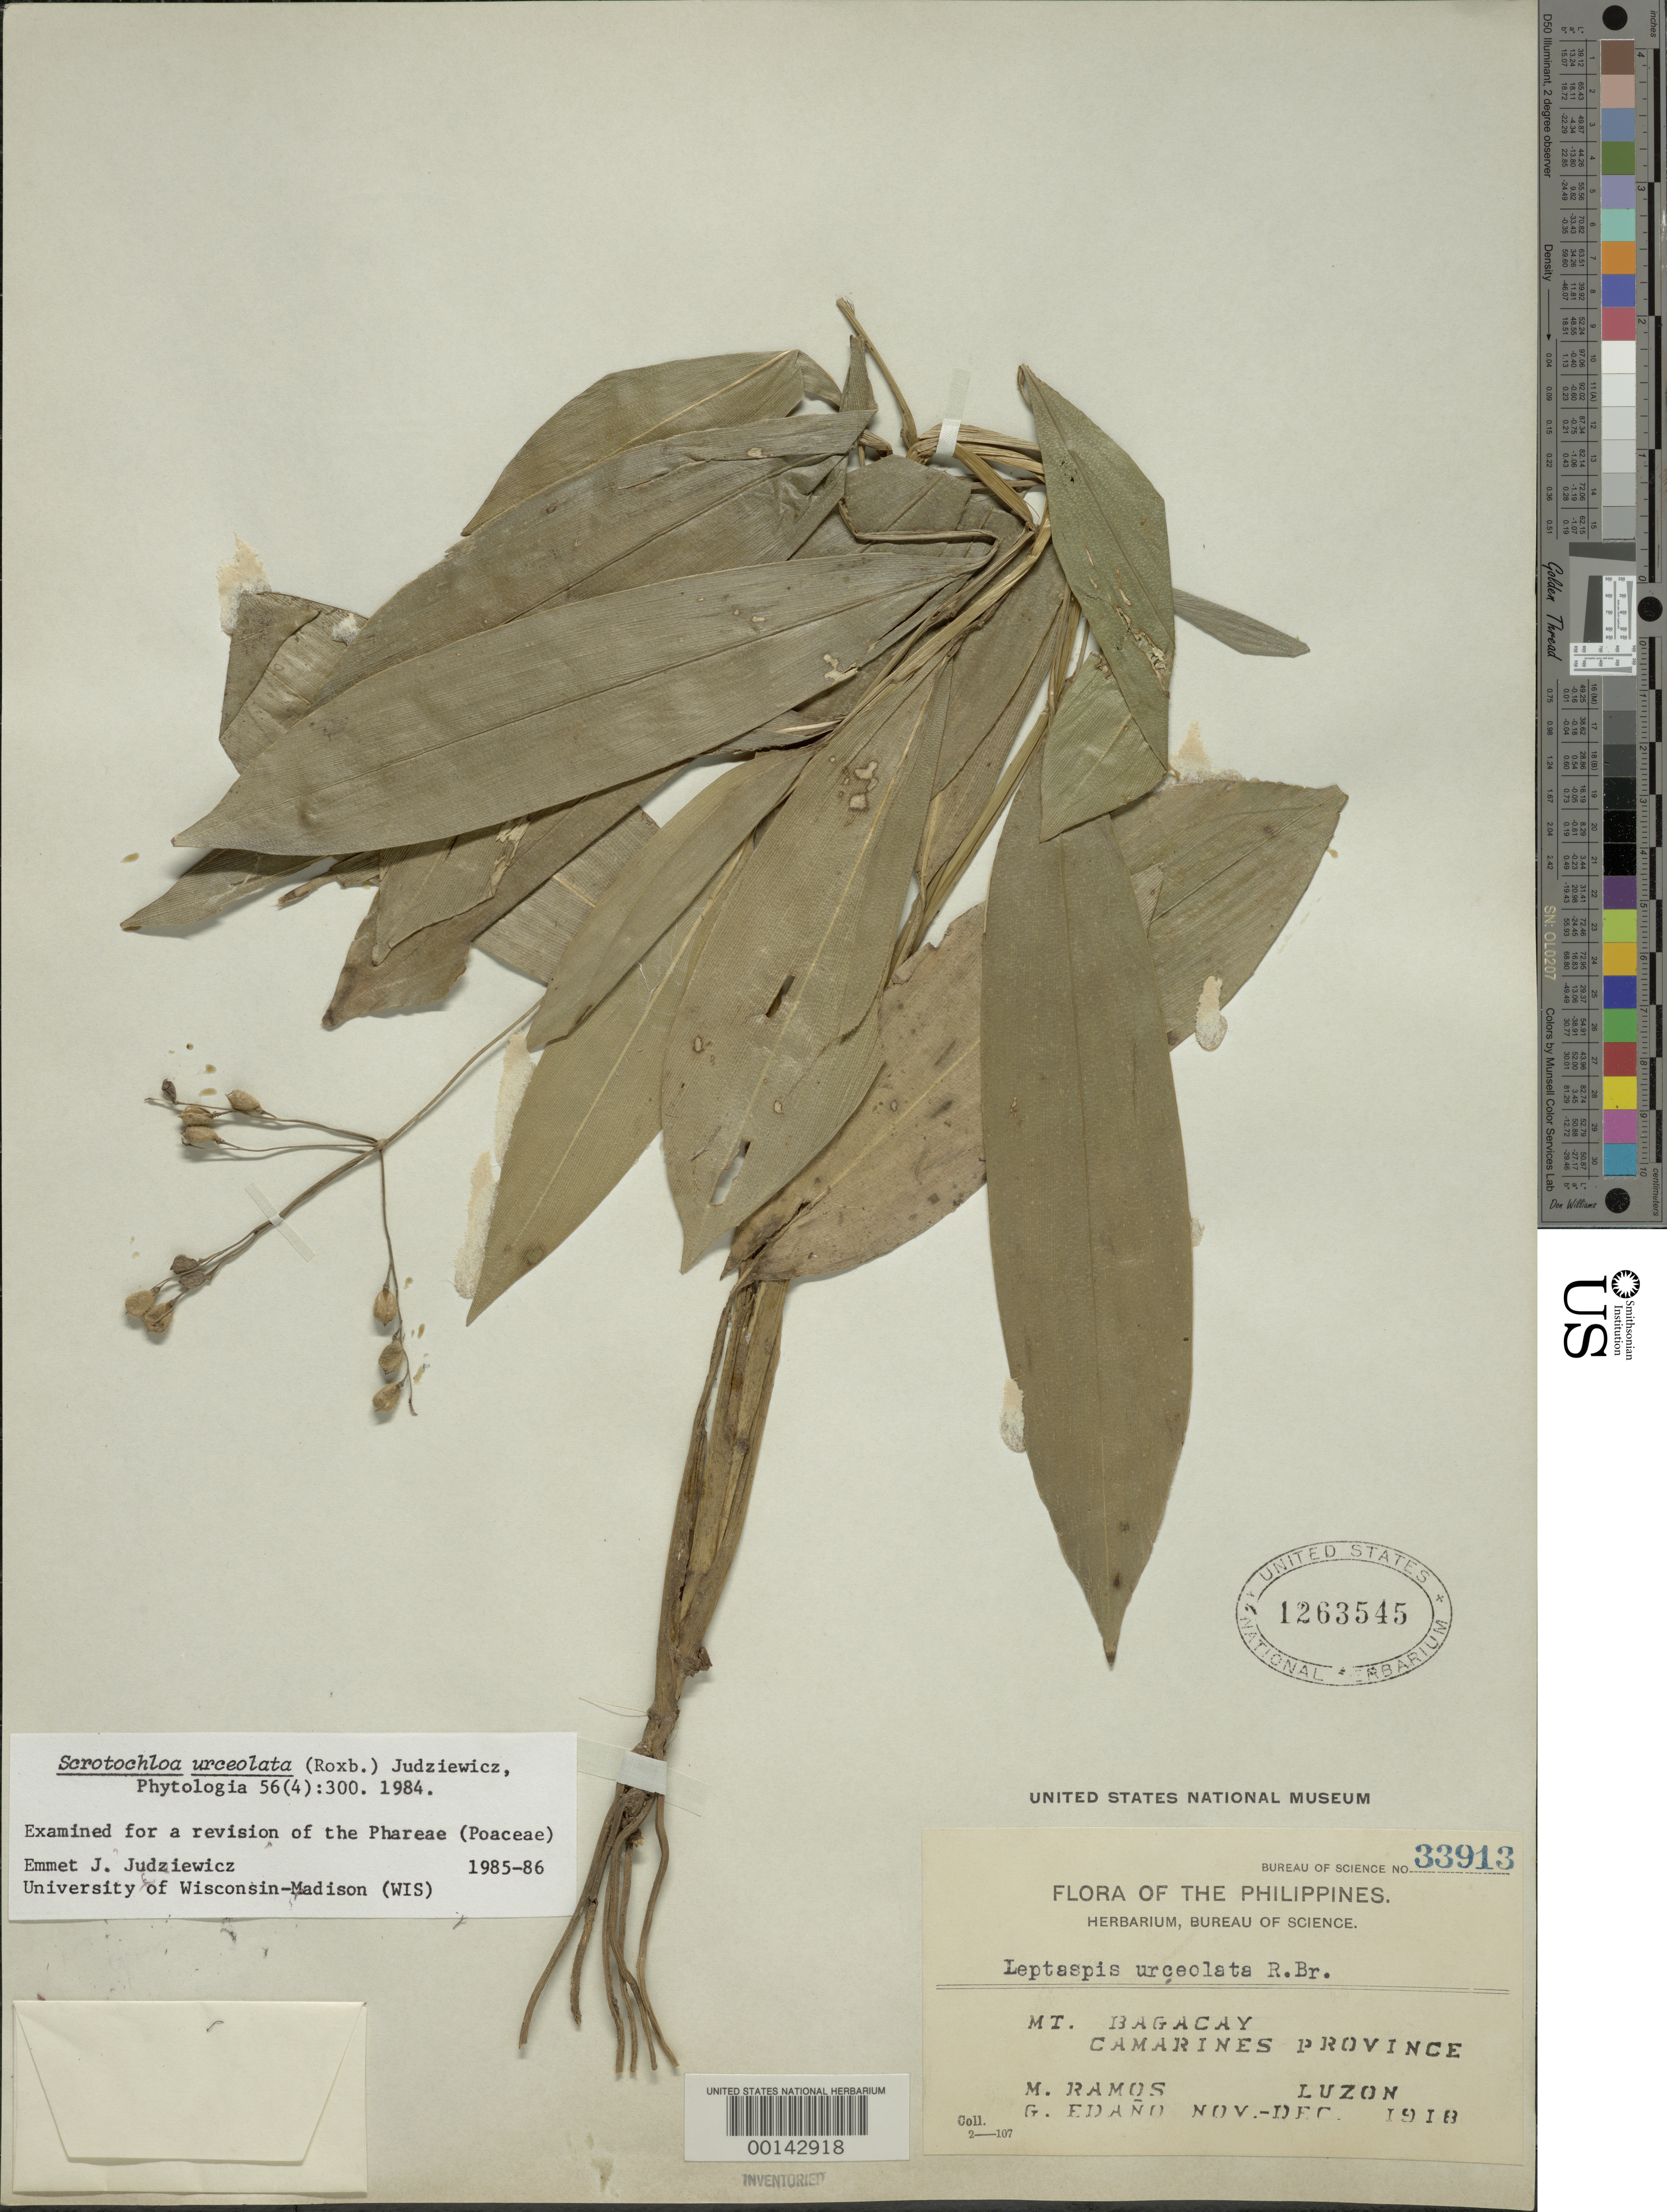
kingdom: Plantae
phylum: Tracheophyta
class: Liliopsida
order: Poales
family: Poaceae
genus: Scrotochloa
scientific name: Scrotochloa urceolata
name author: (Roxb.) Judz.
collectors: M. Ramos & G. E. Edaño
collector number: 33913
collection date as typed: Nov 1918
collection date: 1918-11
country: Philippines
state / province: Bicol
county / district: Camarines Norte / Camarines Sur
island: Luzon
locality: Mt. Bagacay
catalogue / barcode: US 1263545